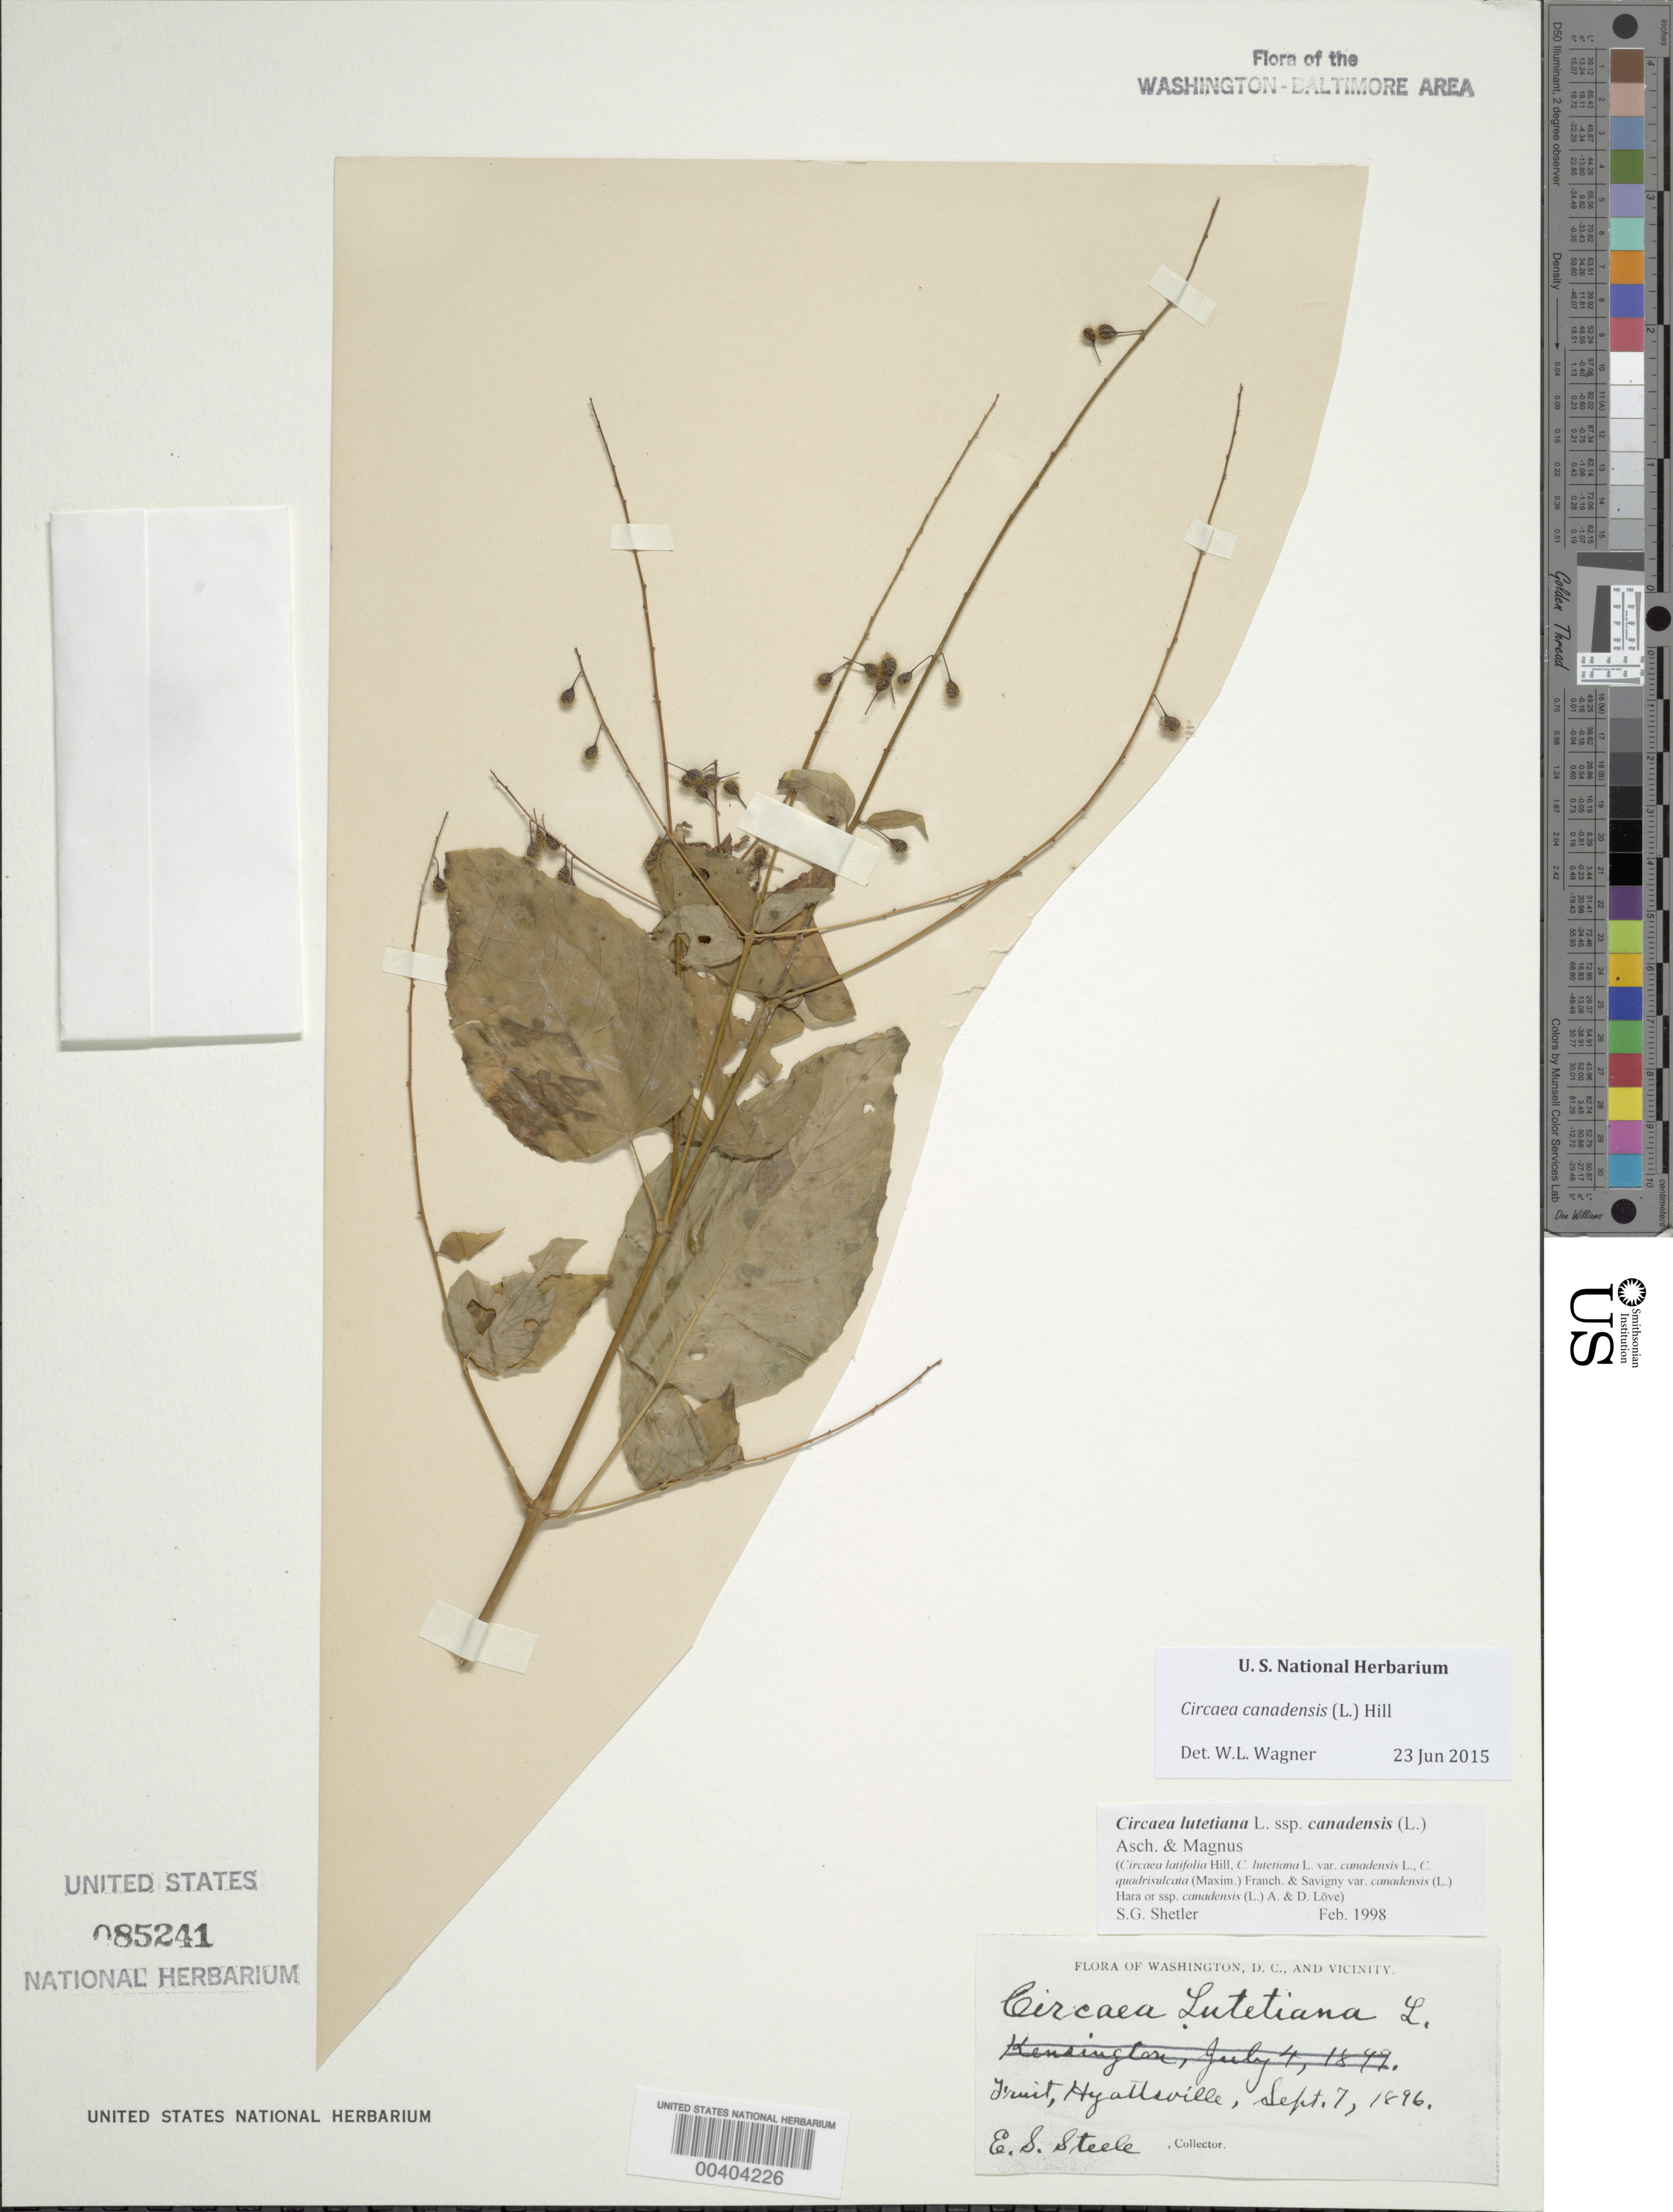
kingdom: Plantae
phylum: Tracheophyta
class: Magnoliopsida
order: Myrtales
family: Onagraceae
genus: Circaea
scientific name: Circaea canadensis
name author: (L.) Hill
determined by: Wagner, W. L., (BOT), Smithsonian Institution - National Museum of Natural History (UNITED STATES)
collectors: E. Steele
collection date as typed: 07 Sep 1896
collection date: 1896-09-07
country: United States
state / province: Maryland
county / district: Prince George's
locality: Hyattsville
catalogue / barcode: US 85241